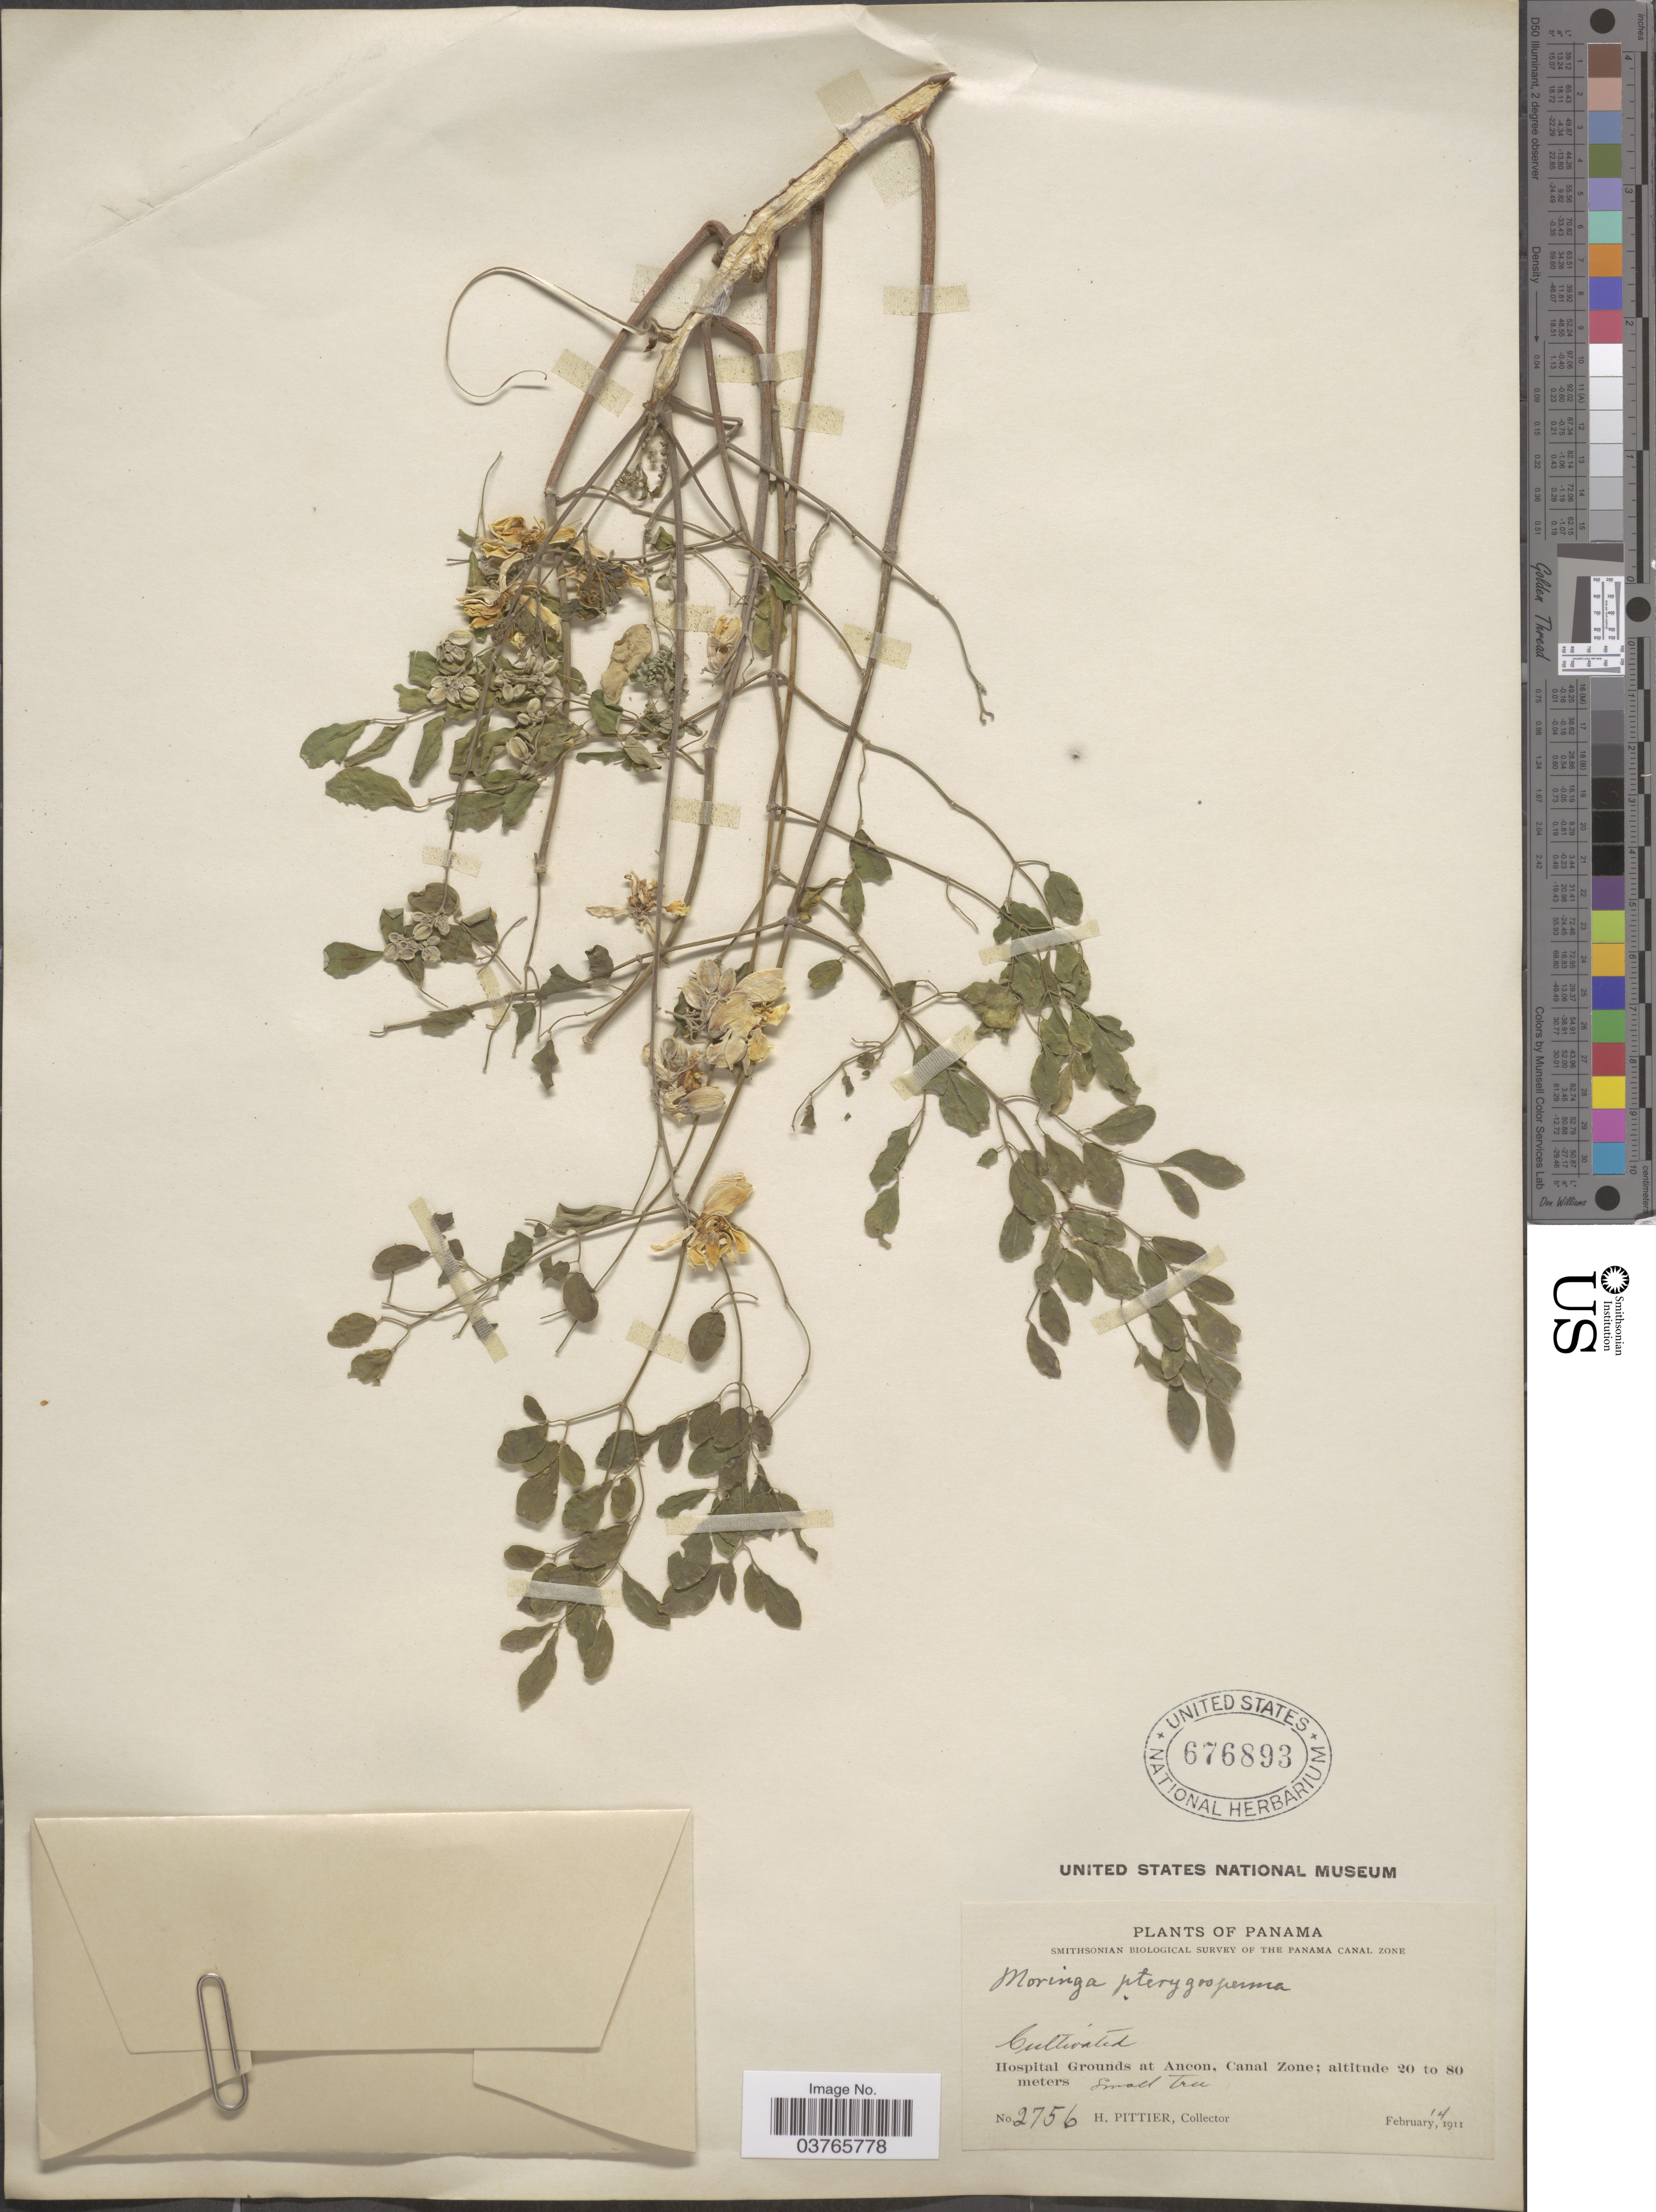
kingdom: Plantae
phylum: Tracheophyta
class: Magnoliopsida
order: Brassicales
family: Moringaceae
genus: Moringa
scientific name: Moringa oleifera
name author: Lam.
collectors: H. F. Pittier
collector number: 2756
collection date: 1911-02-14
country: Panama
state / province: Colón / Panamá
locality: Hospital Grounds at Ancon, Canal Zone.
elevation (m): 20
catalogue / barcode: US 676893